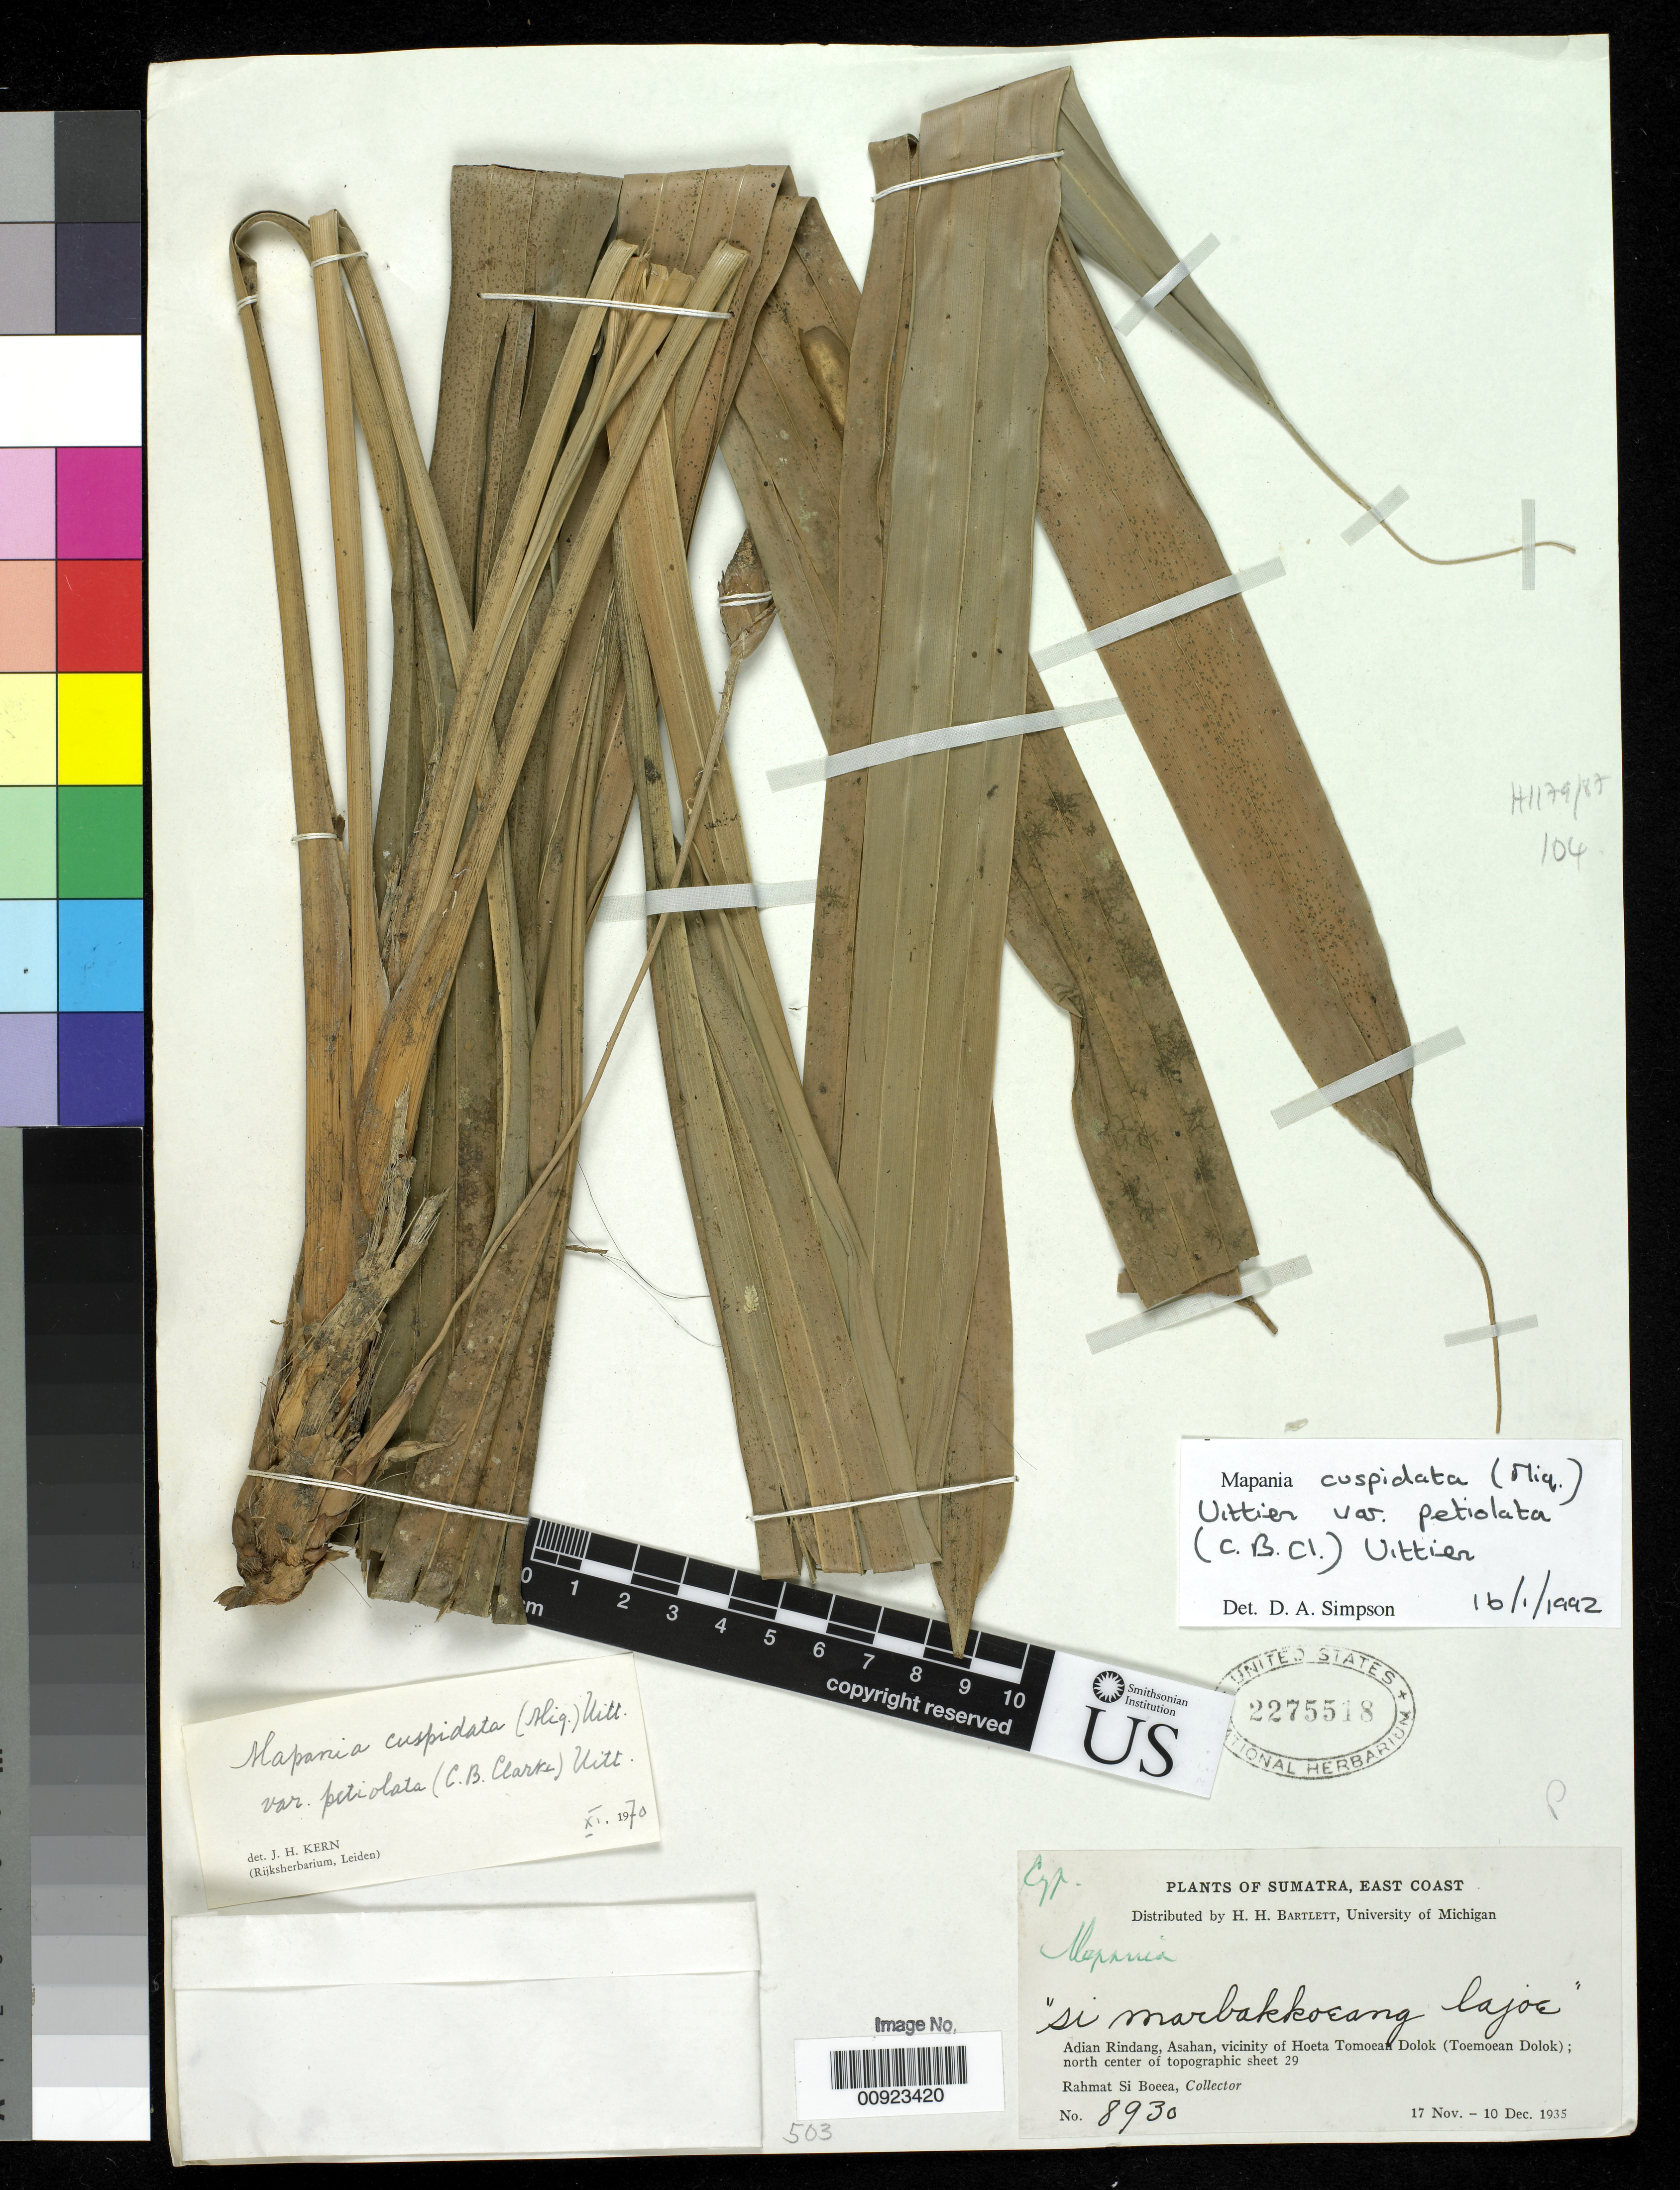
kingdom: Plantae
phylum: Tracheophyta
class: Liliopsida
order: Poales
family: Cyperaceae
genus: Mapania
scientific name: Mapania cuspidata var. petiolata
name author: (C.B. Clarke) Uittien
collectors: Rahmat Si Boeea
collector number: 8930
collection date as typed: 17 Nov 1935 to 10 Dec 1935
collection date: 1935-11-17/1935-12-10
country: Indonesia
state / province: Sumatra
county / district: Aceh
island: Sumatra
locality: Adian Rindang, Asahan, vicinity of Hoeta Tomoean Dolok (Toemoean Dolok)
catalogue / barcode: US 2275518